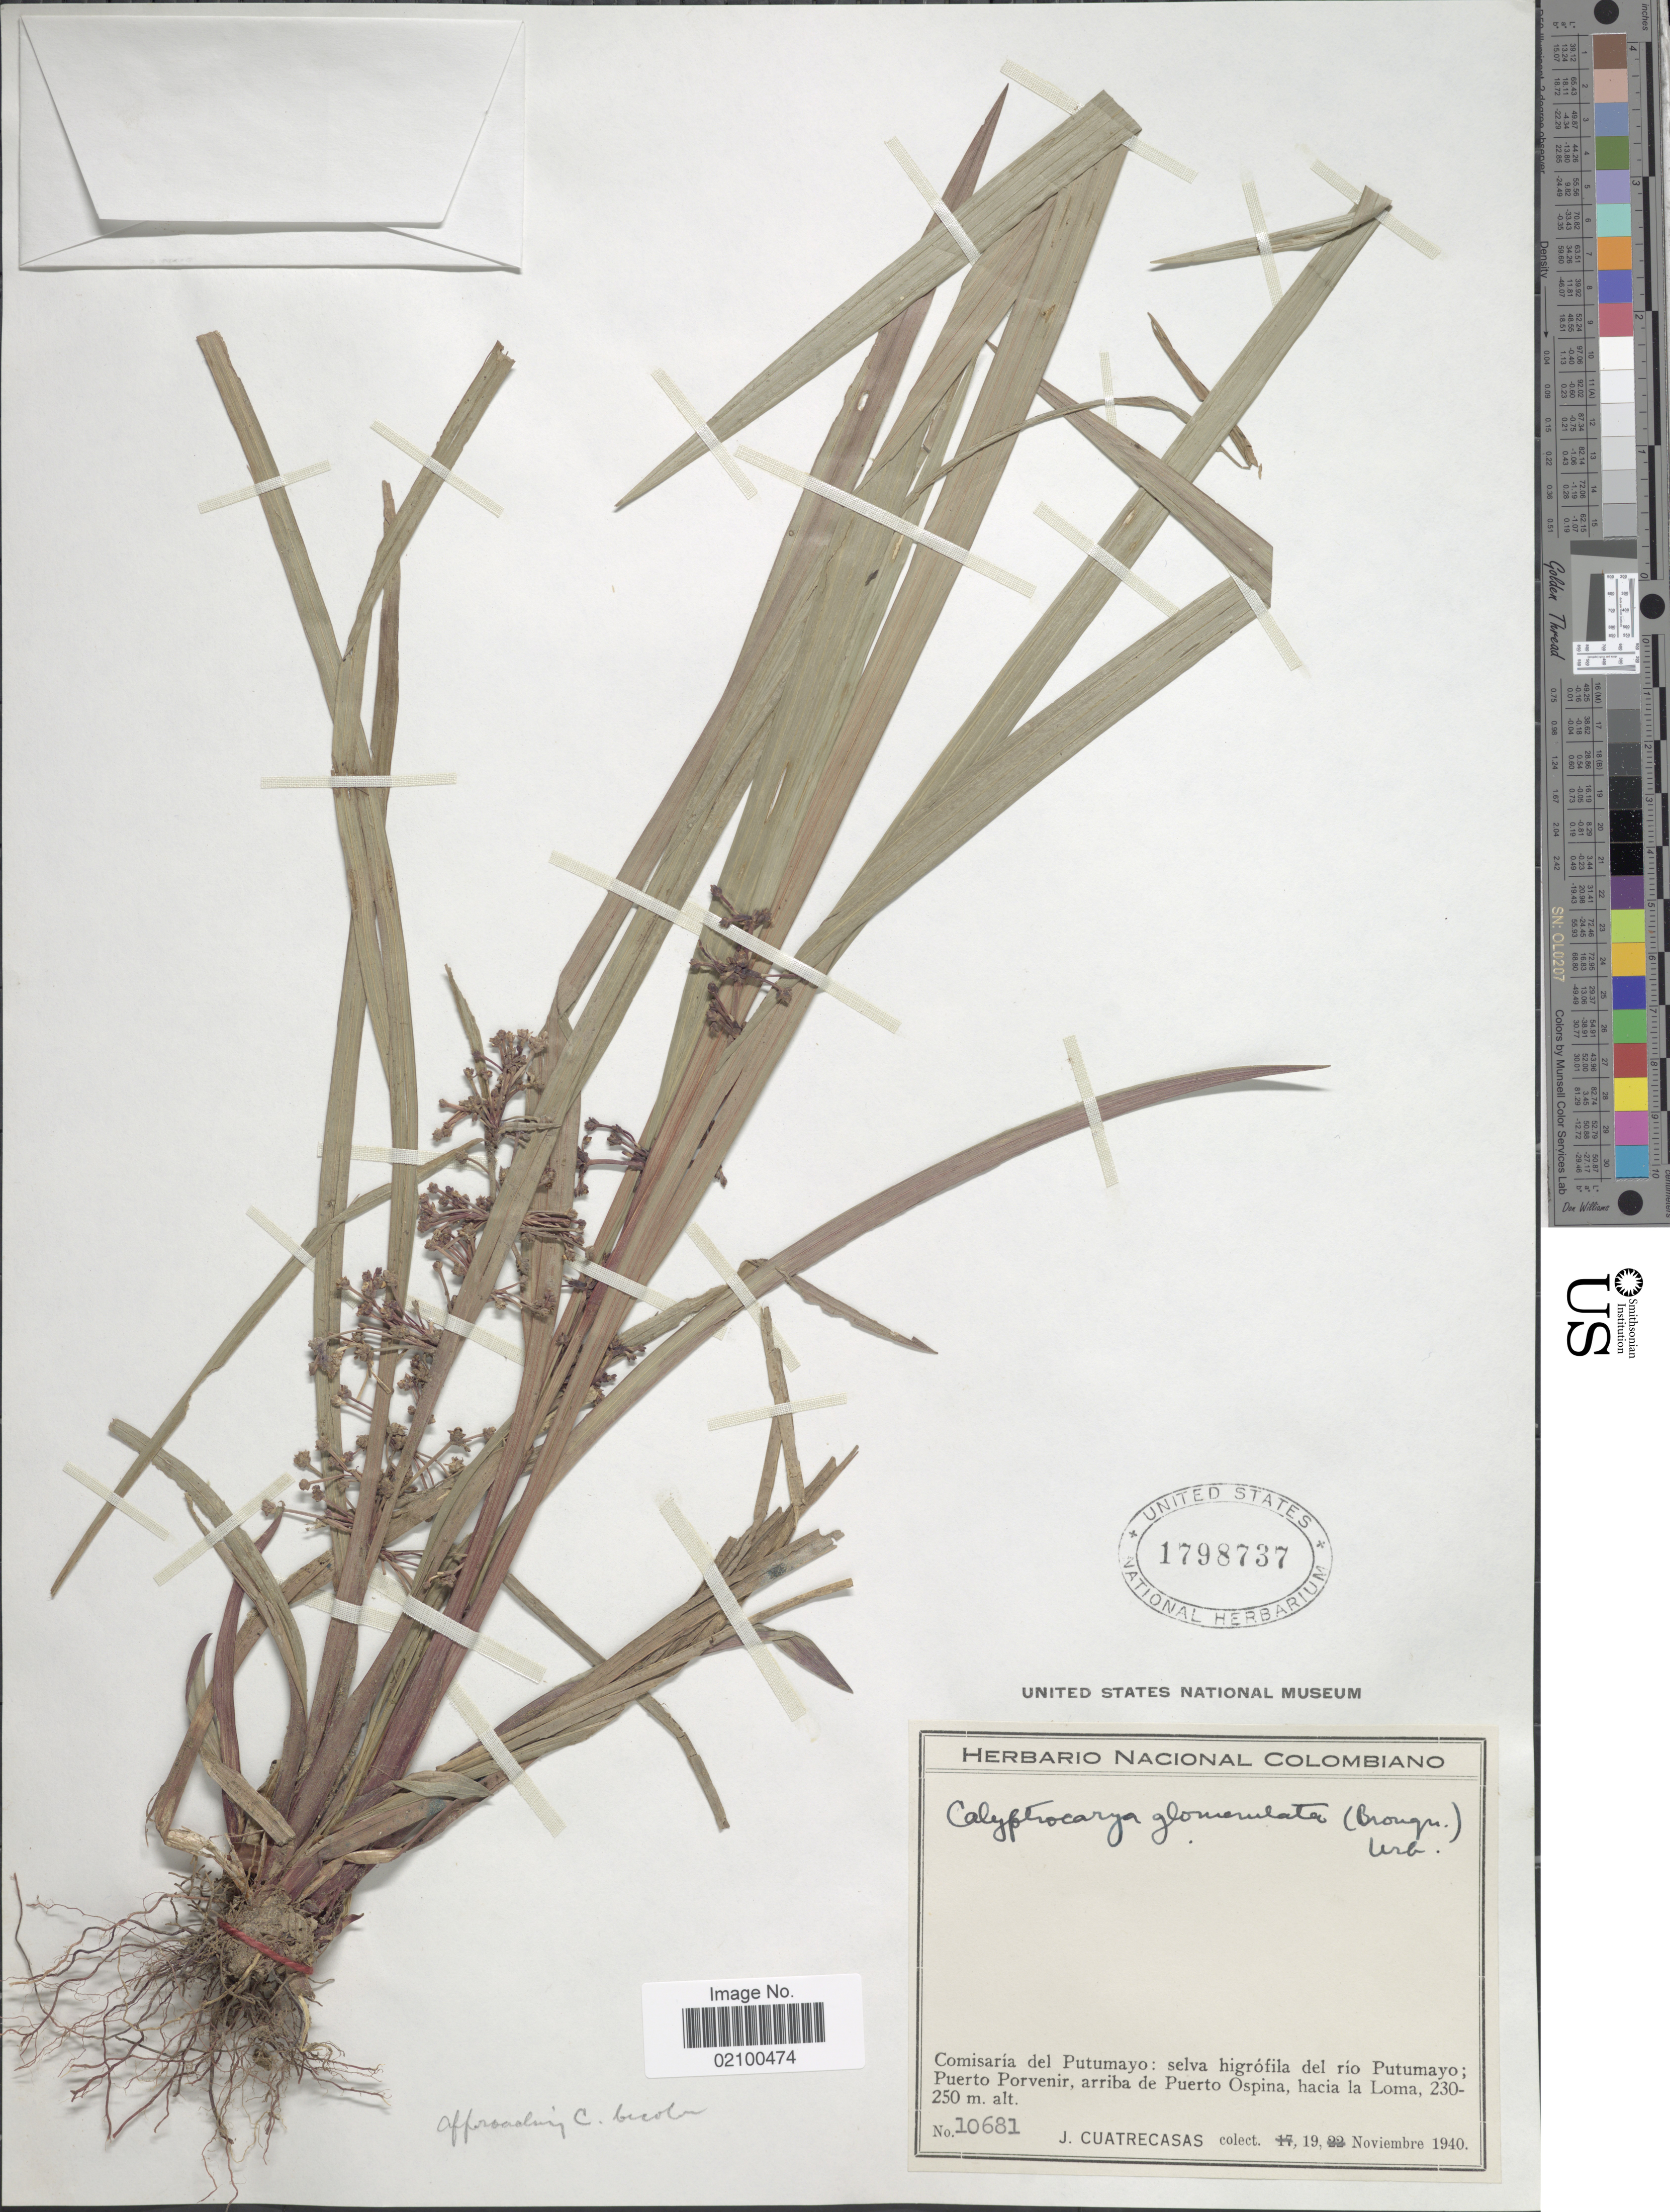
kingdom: Plantae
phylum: Tracheophyta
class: Liliopsida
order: Poales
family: Cyperaceae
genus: Calyptrocarya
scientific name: Calyptrocarya glomerulata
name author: (Brongn.) Urb.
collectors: J. Cuatrecasas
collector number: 10681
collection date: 1940-11-19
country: Colombia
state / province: Putumayo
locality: Comisaria del Putumayo: selva higrofila del rio Putumayo; Puerto Porvenir, arriba de Puerto Ospina, hacia la Loma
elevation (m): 230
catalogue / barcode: US 1798737